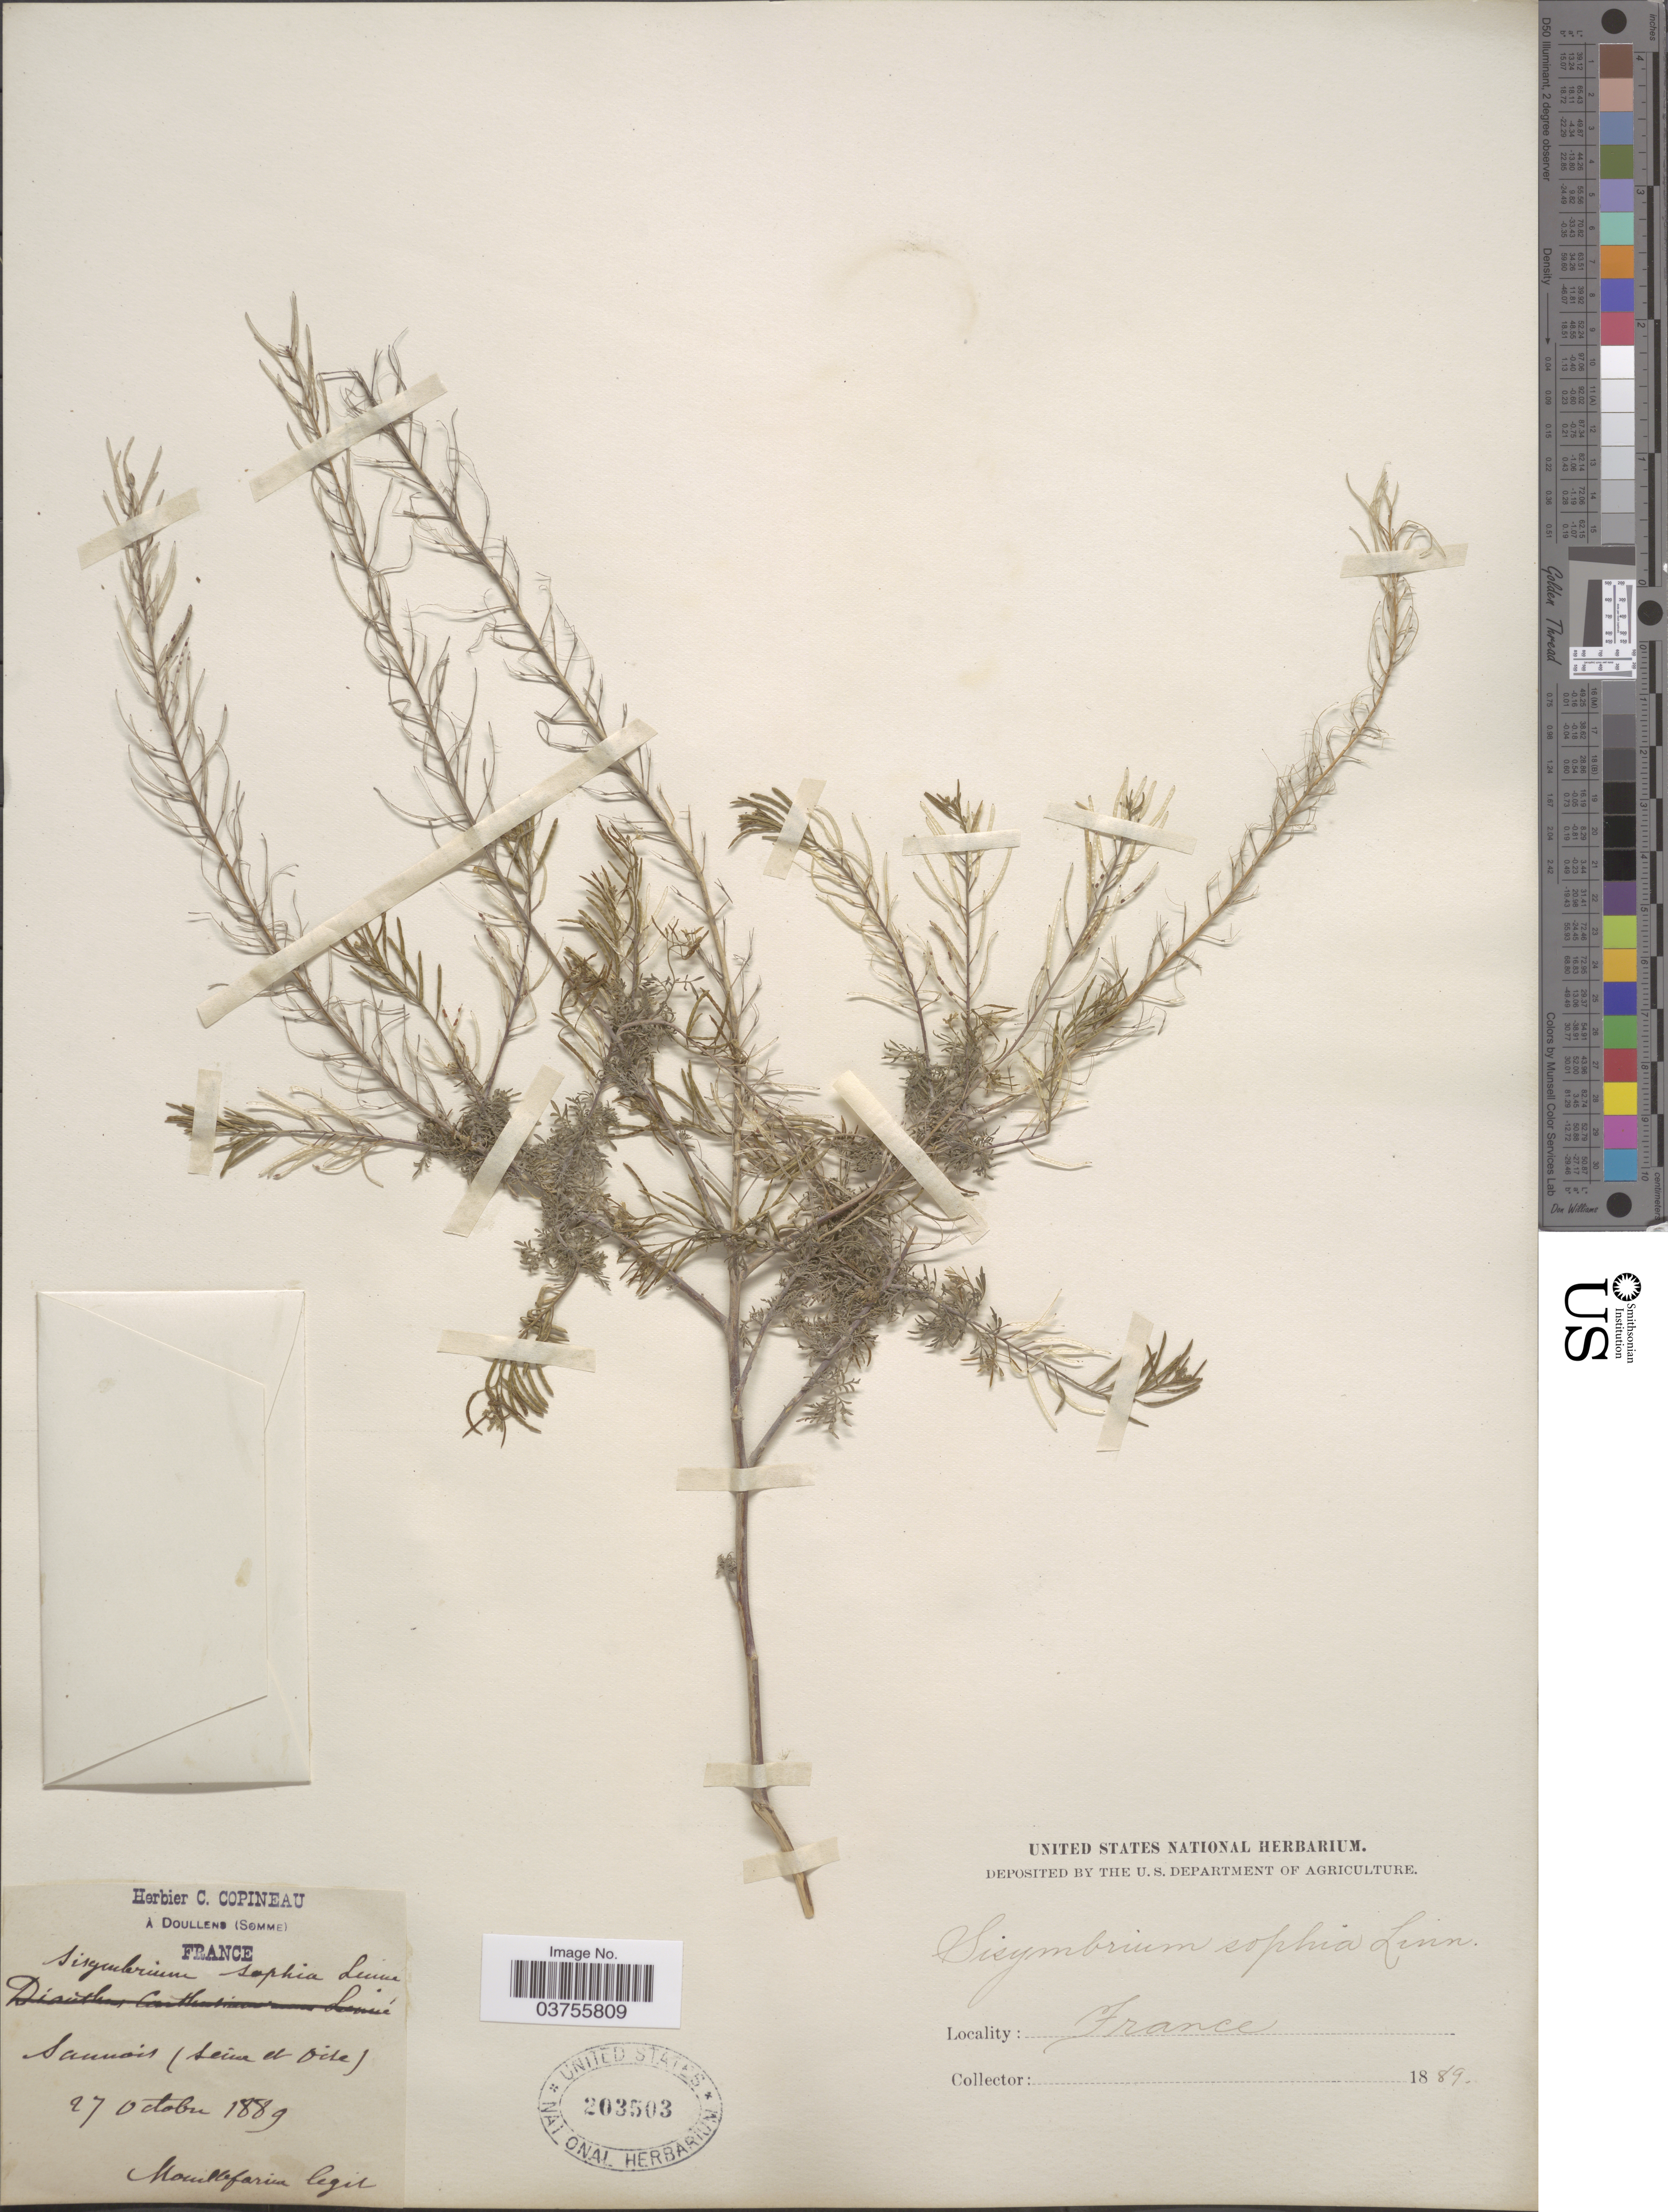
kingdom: Plantae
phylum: Tracheophyta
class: Magnoliopsida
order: Brassicales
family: Brassicaceae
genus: Sophia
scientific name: Sophia sophia (L.) Britton nom. illeg. (tautonym)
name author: (L.) Britton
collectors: A. Mouillefarine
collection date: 1889-10-27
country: France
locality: Sannois (Seine et Oise).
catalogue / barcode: US 203503